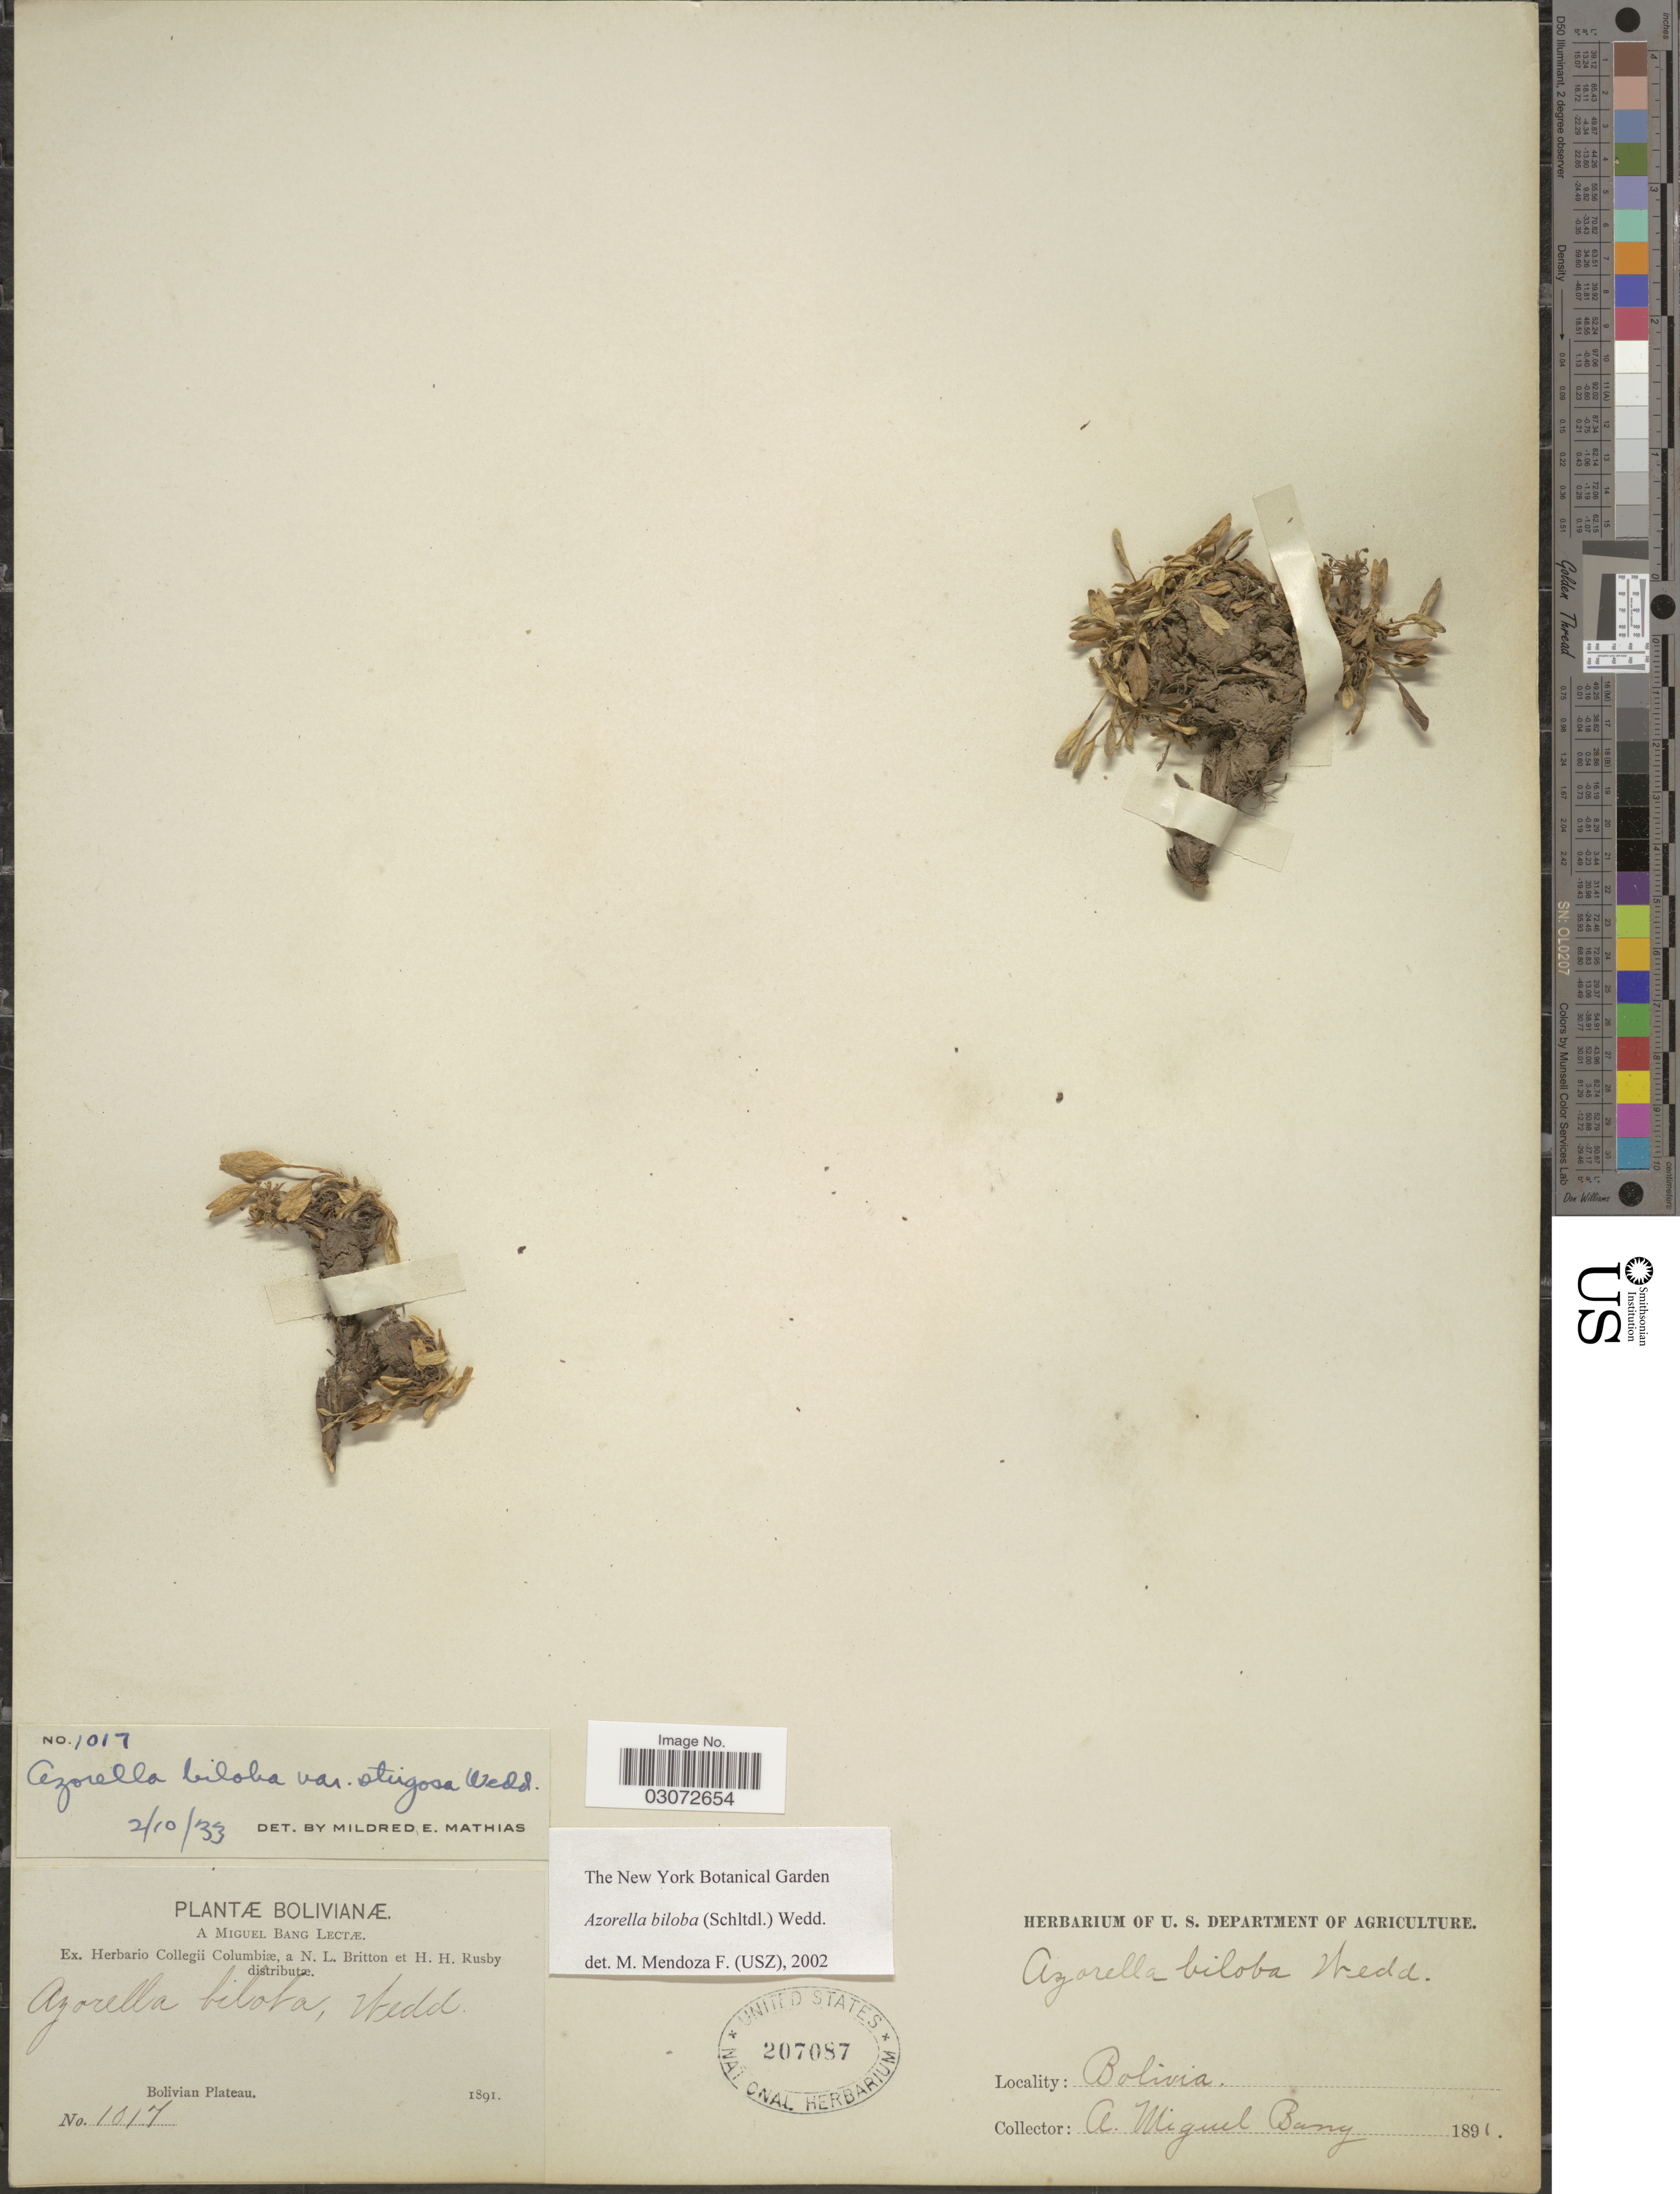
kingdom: Plantae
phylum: Tracheophyta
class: Magnoliopsida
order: Apiales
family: Apiaceae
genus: Azorella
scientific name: Azorella biloba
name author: (Schltdl.) Wedd.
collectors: M. Bang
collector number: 1017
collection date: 1891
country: Bolivia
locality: Bolivian Plateau.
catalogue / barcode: US 207087